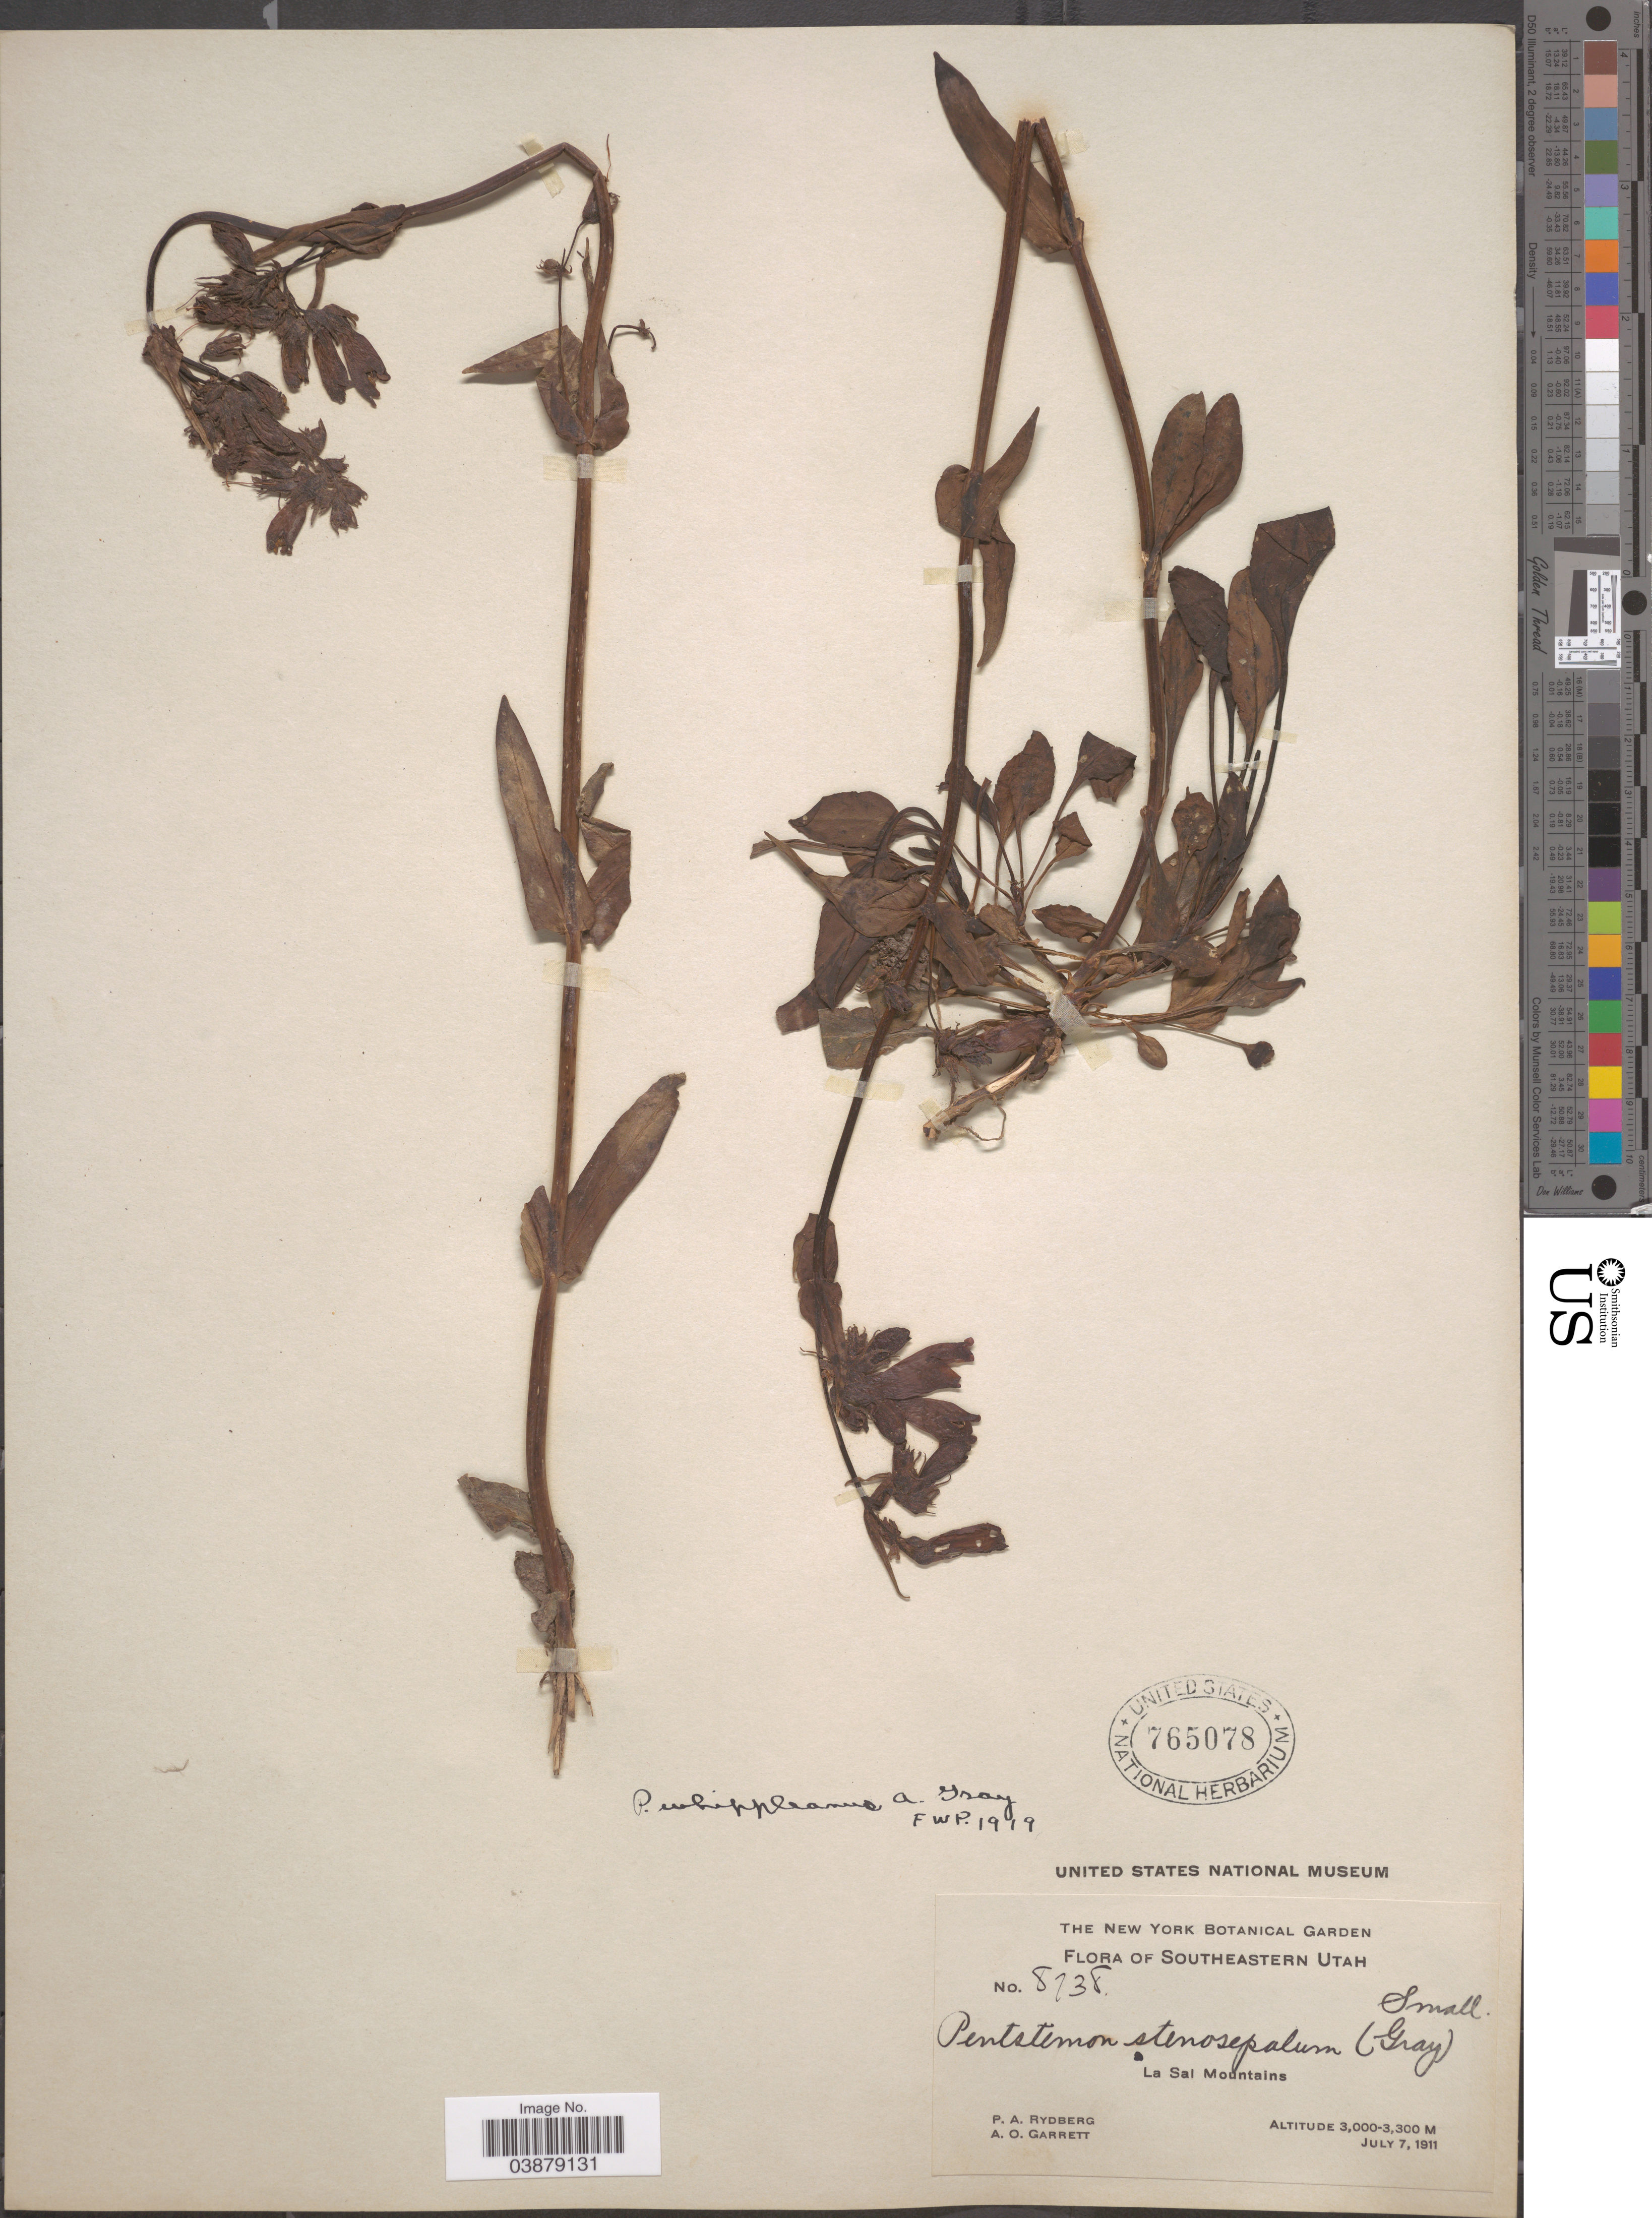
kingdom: Plantae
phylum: Tracheophyta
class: Magnoliopsida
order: Lamiales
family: Plantaginaceae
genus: Penstemon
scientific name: Penstemon whippleanus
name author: A. Gray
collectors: P. A. Rydberg & A. O. Garrett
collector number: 8738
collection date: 1911-07-07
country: United States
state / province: Utah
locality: Southeastern Utah. La Sal Mountains.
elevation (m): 3000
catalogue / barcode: US 765078